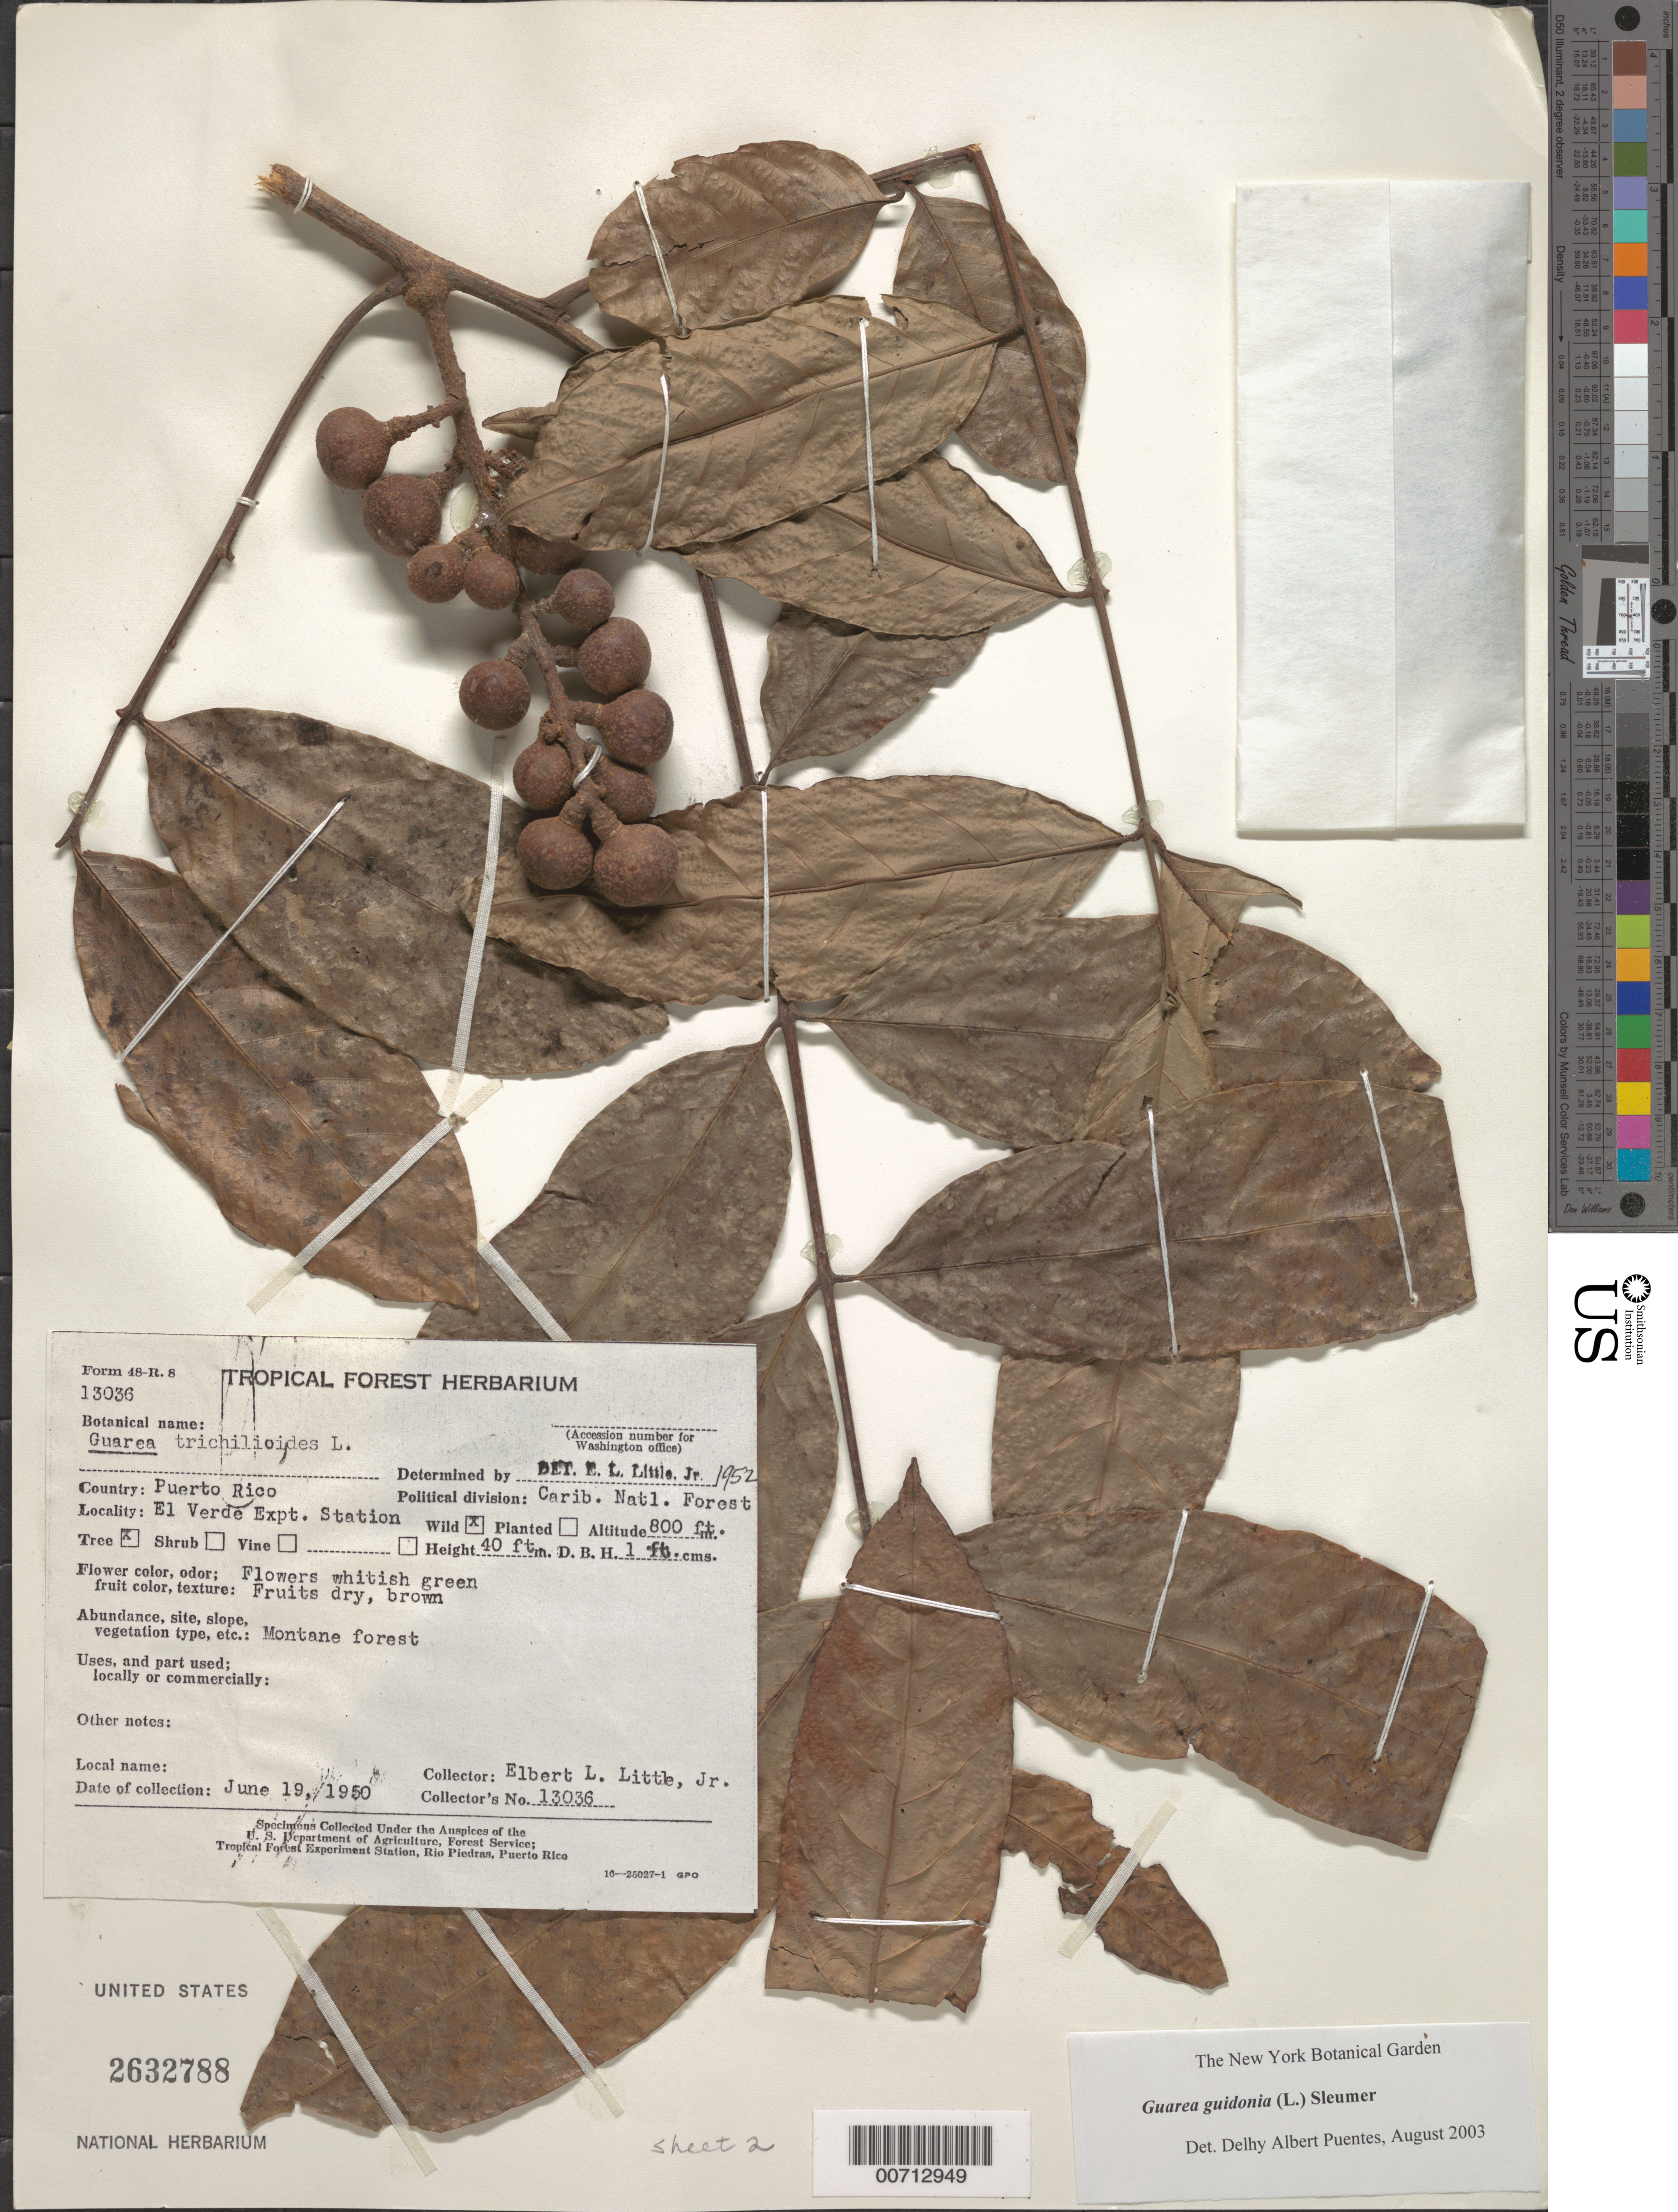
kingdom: Plantae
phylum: Tracheophyta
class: Magnoliopsida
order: Sapindales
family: Meliaceae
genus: Guarea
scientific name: Guarea trichilioides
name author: L.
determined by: Little, Elbert L., Jr., (FSSR), United States Department of Agriculture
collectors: E. L. Little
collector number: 13036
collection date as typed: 19 Jun 1950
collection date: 1950-06-19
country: Puerto Rico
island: Greater Antilles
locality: El Verde Exp. Station, Carib. Natl. Forest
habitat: Montane forest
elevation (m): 244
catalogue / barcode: US 2632788